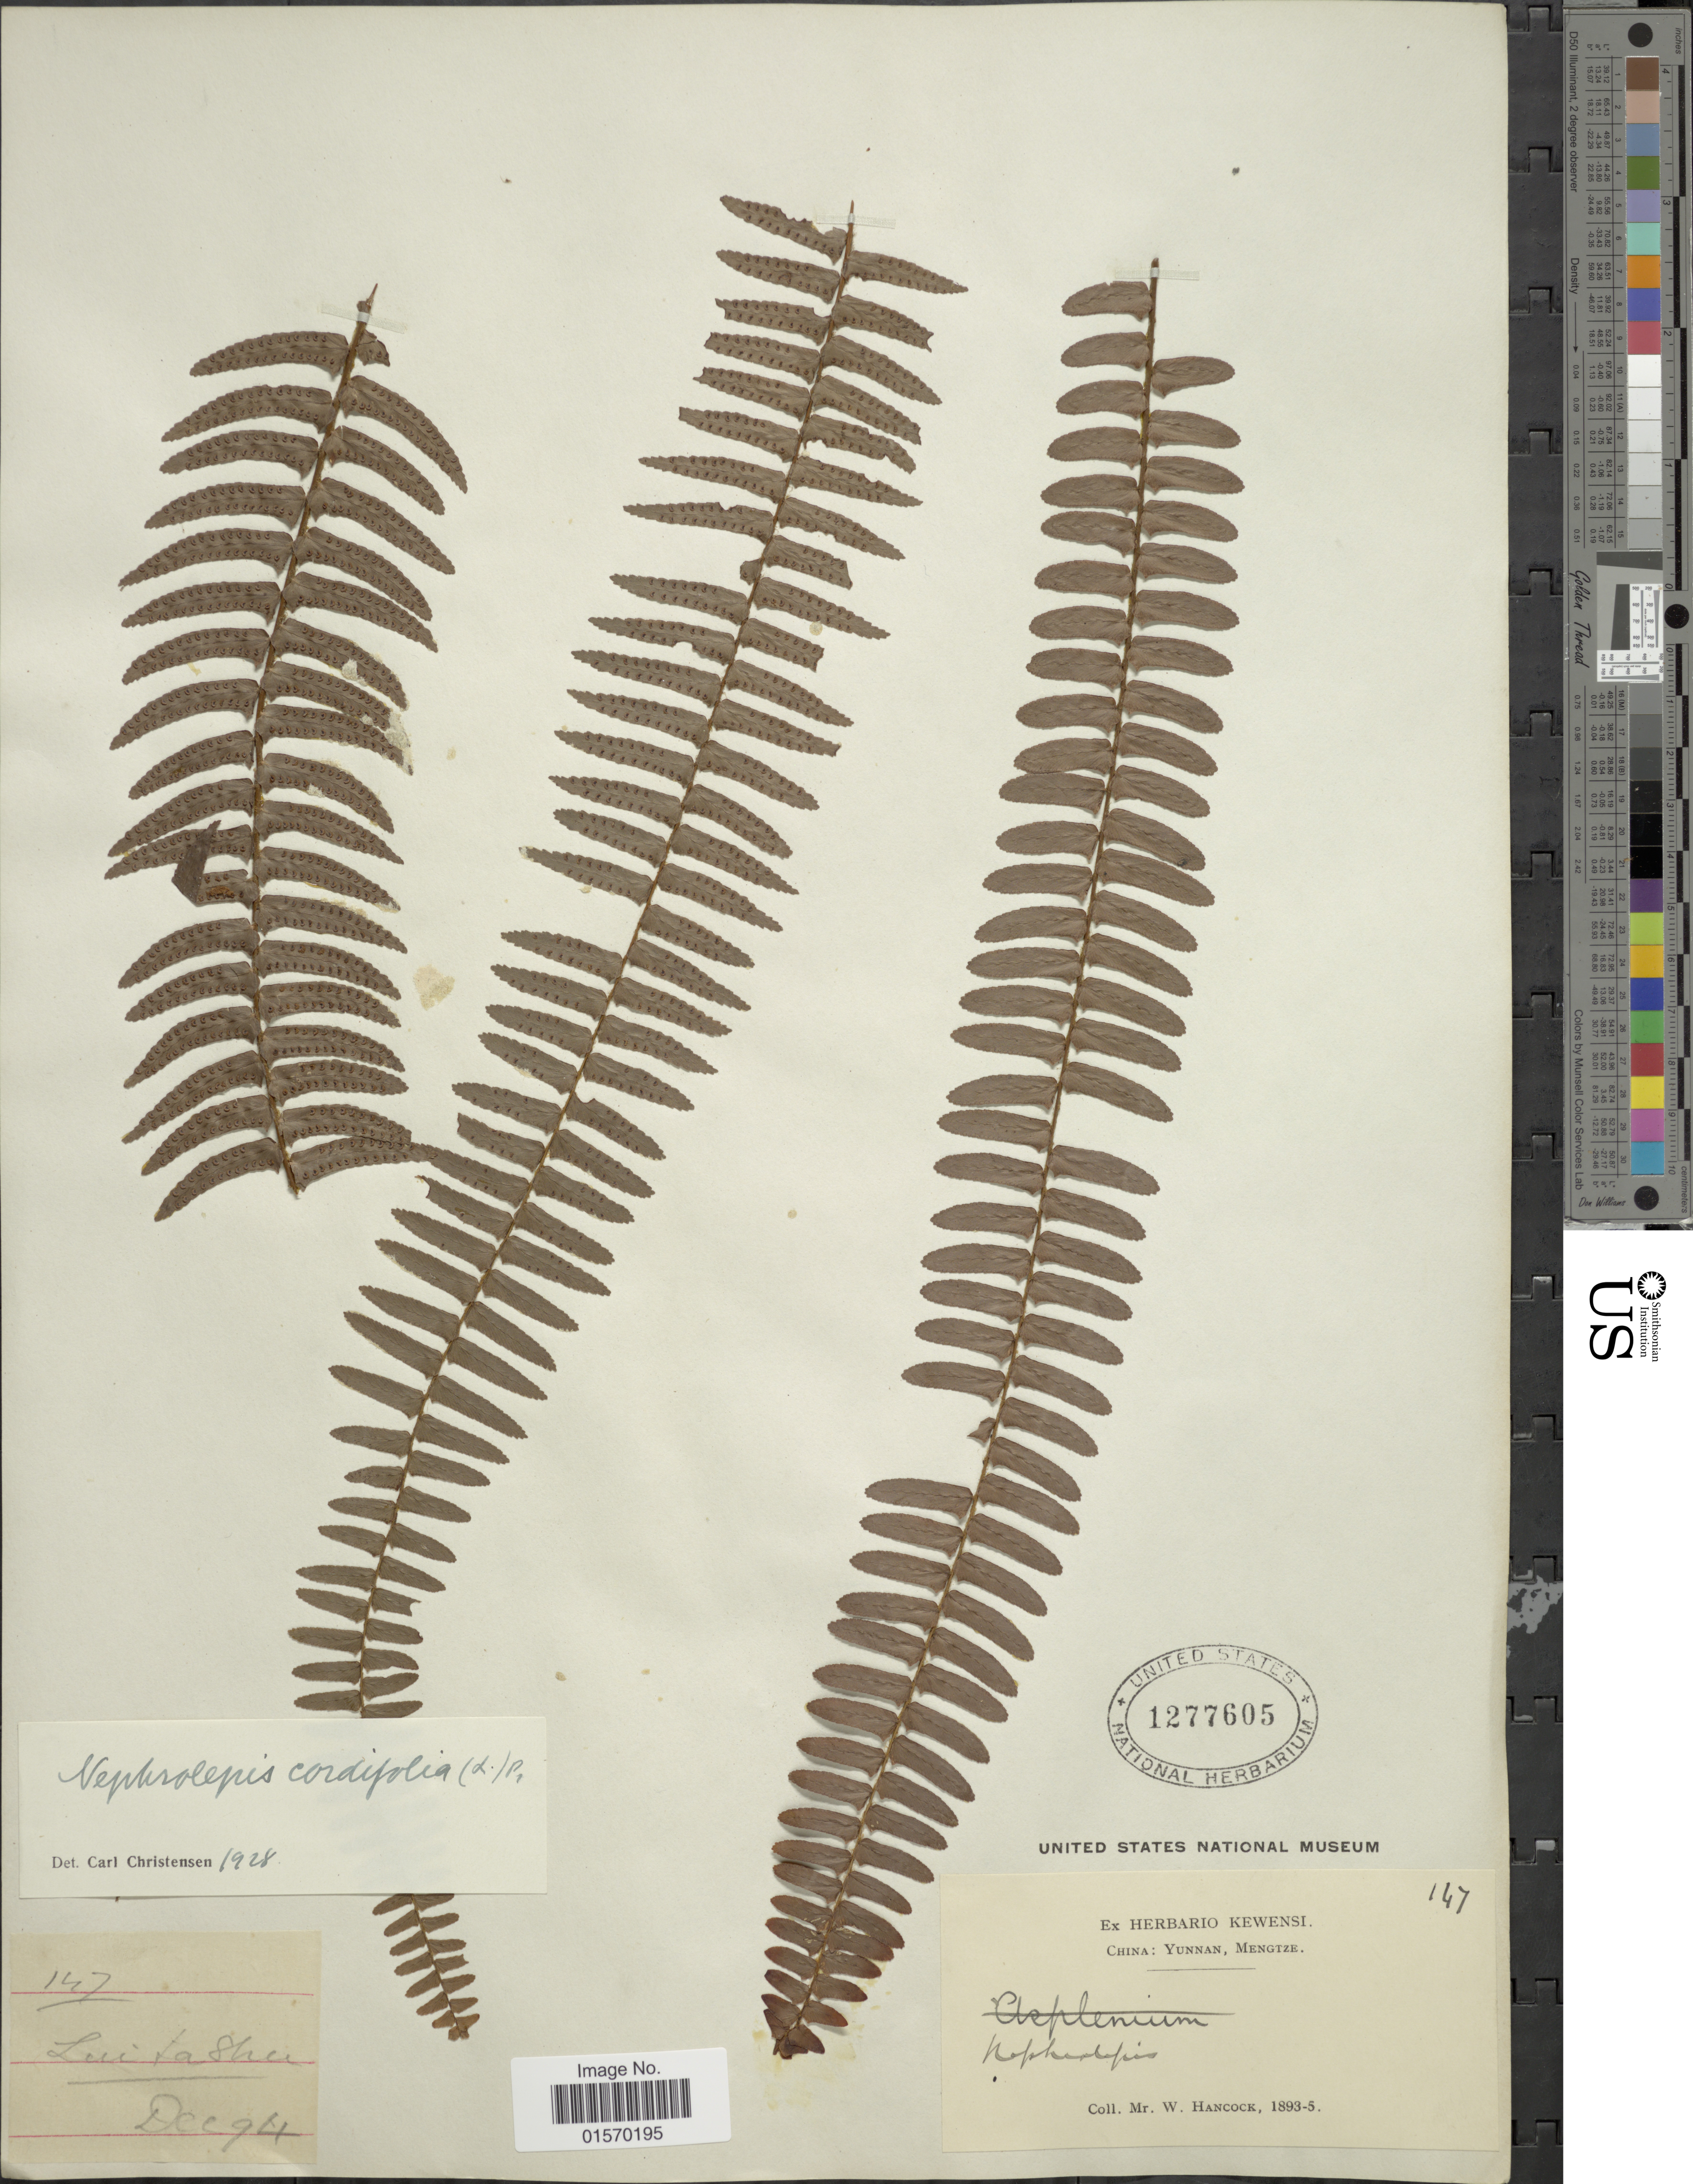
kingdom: Plantae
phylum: Tracheophyta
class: Polypodiopsida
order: Polypodiales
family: Nephrolepidaceae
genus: Nephrolepis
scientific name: Nephrolepis cordifolia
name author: (L.) C. Presl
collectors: W. Hancock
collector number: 147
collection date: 1894-12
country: China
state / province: Yunnan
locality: Mengtze. Lui fa Shu [interpreted]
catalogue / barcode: US 1277605